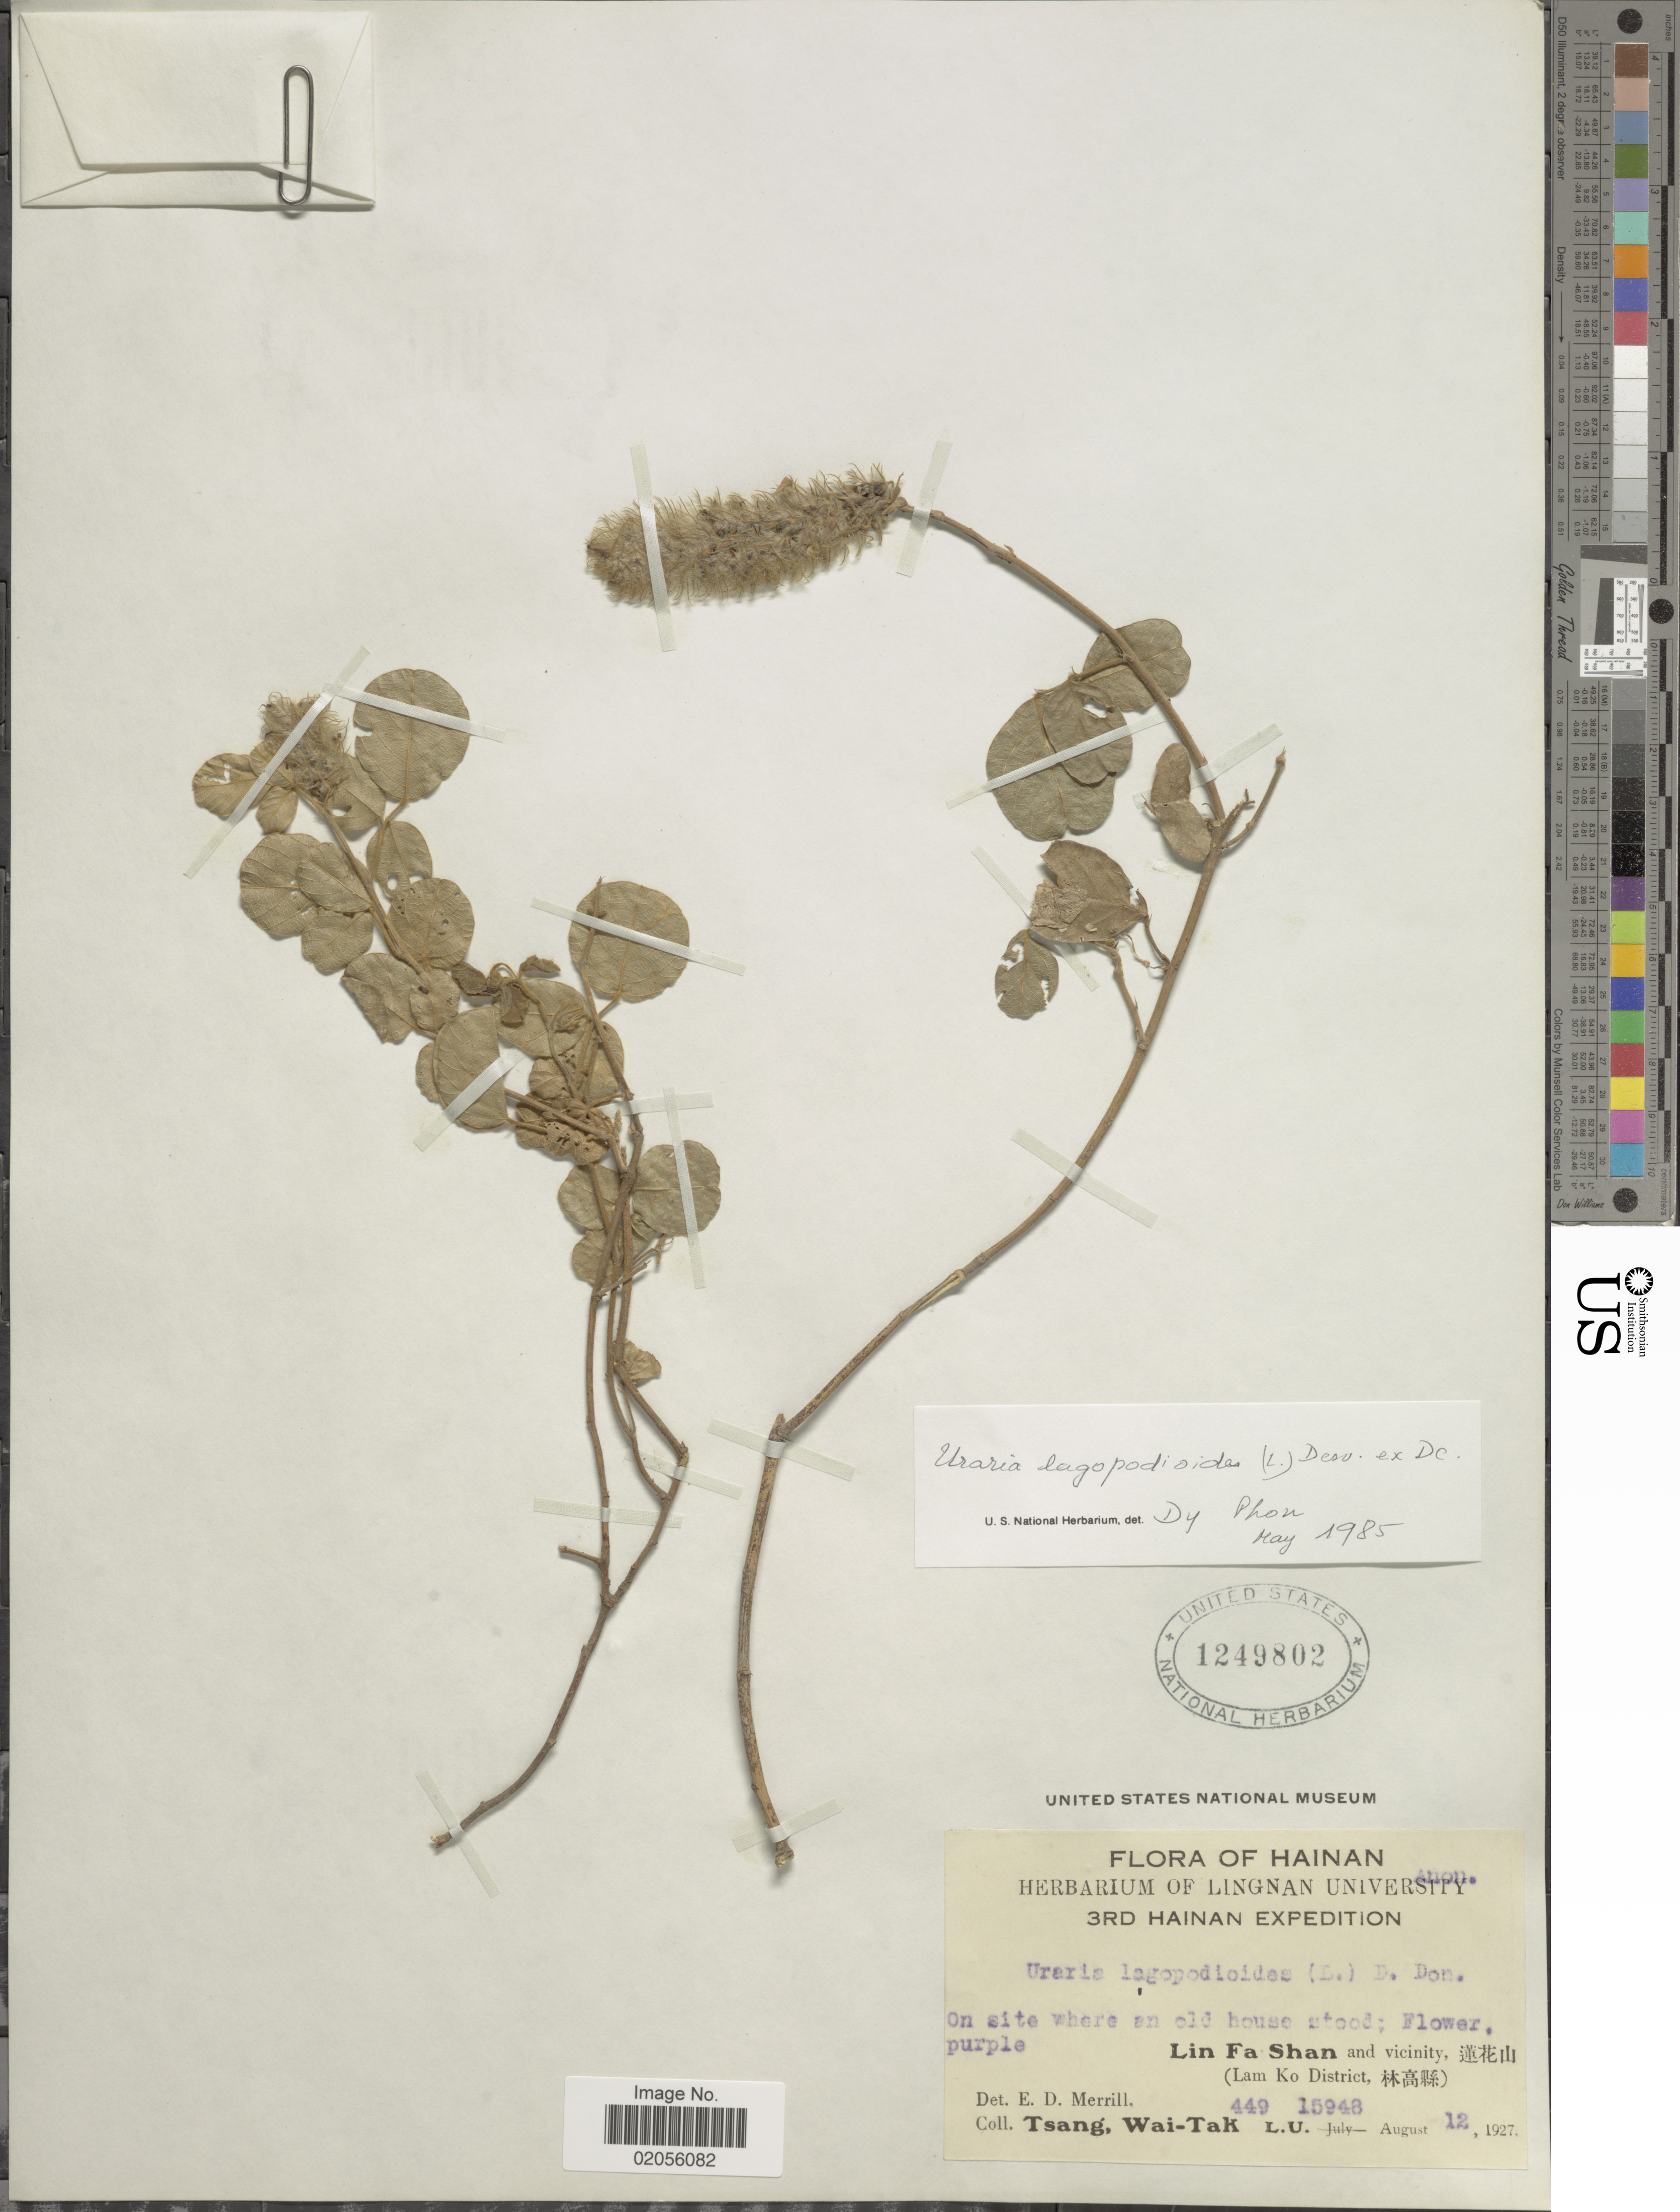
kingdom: Plantae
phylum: Tracheophyta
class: Magnoliopsida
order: Fabales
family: Fabaceae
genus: Uraria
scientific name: Uraria lagopodioides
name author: (L.) Desv. ex DC.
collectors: W. T. Tsang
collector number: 449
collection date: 1927-07-12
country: China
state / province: Hainan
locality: Lin Fa Shan and vicinity (Lam Ko District)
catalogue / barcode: US 1249802